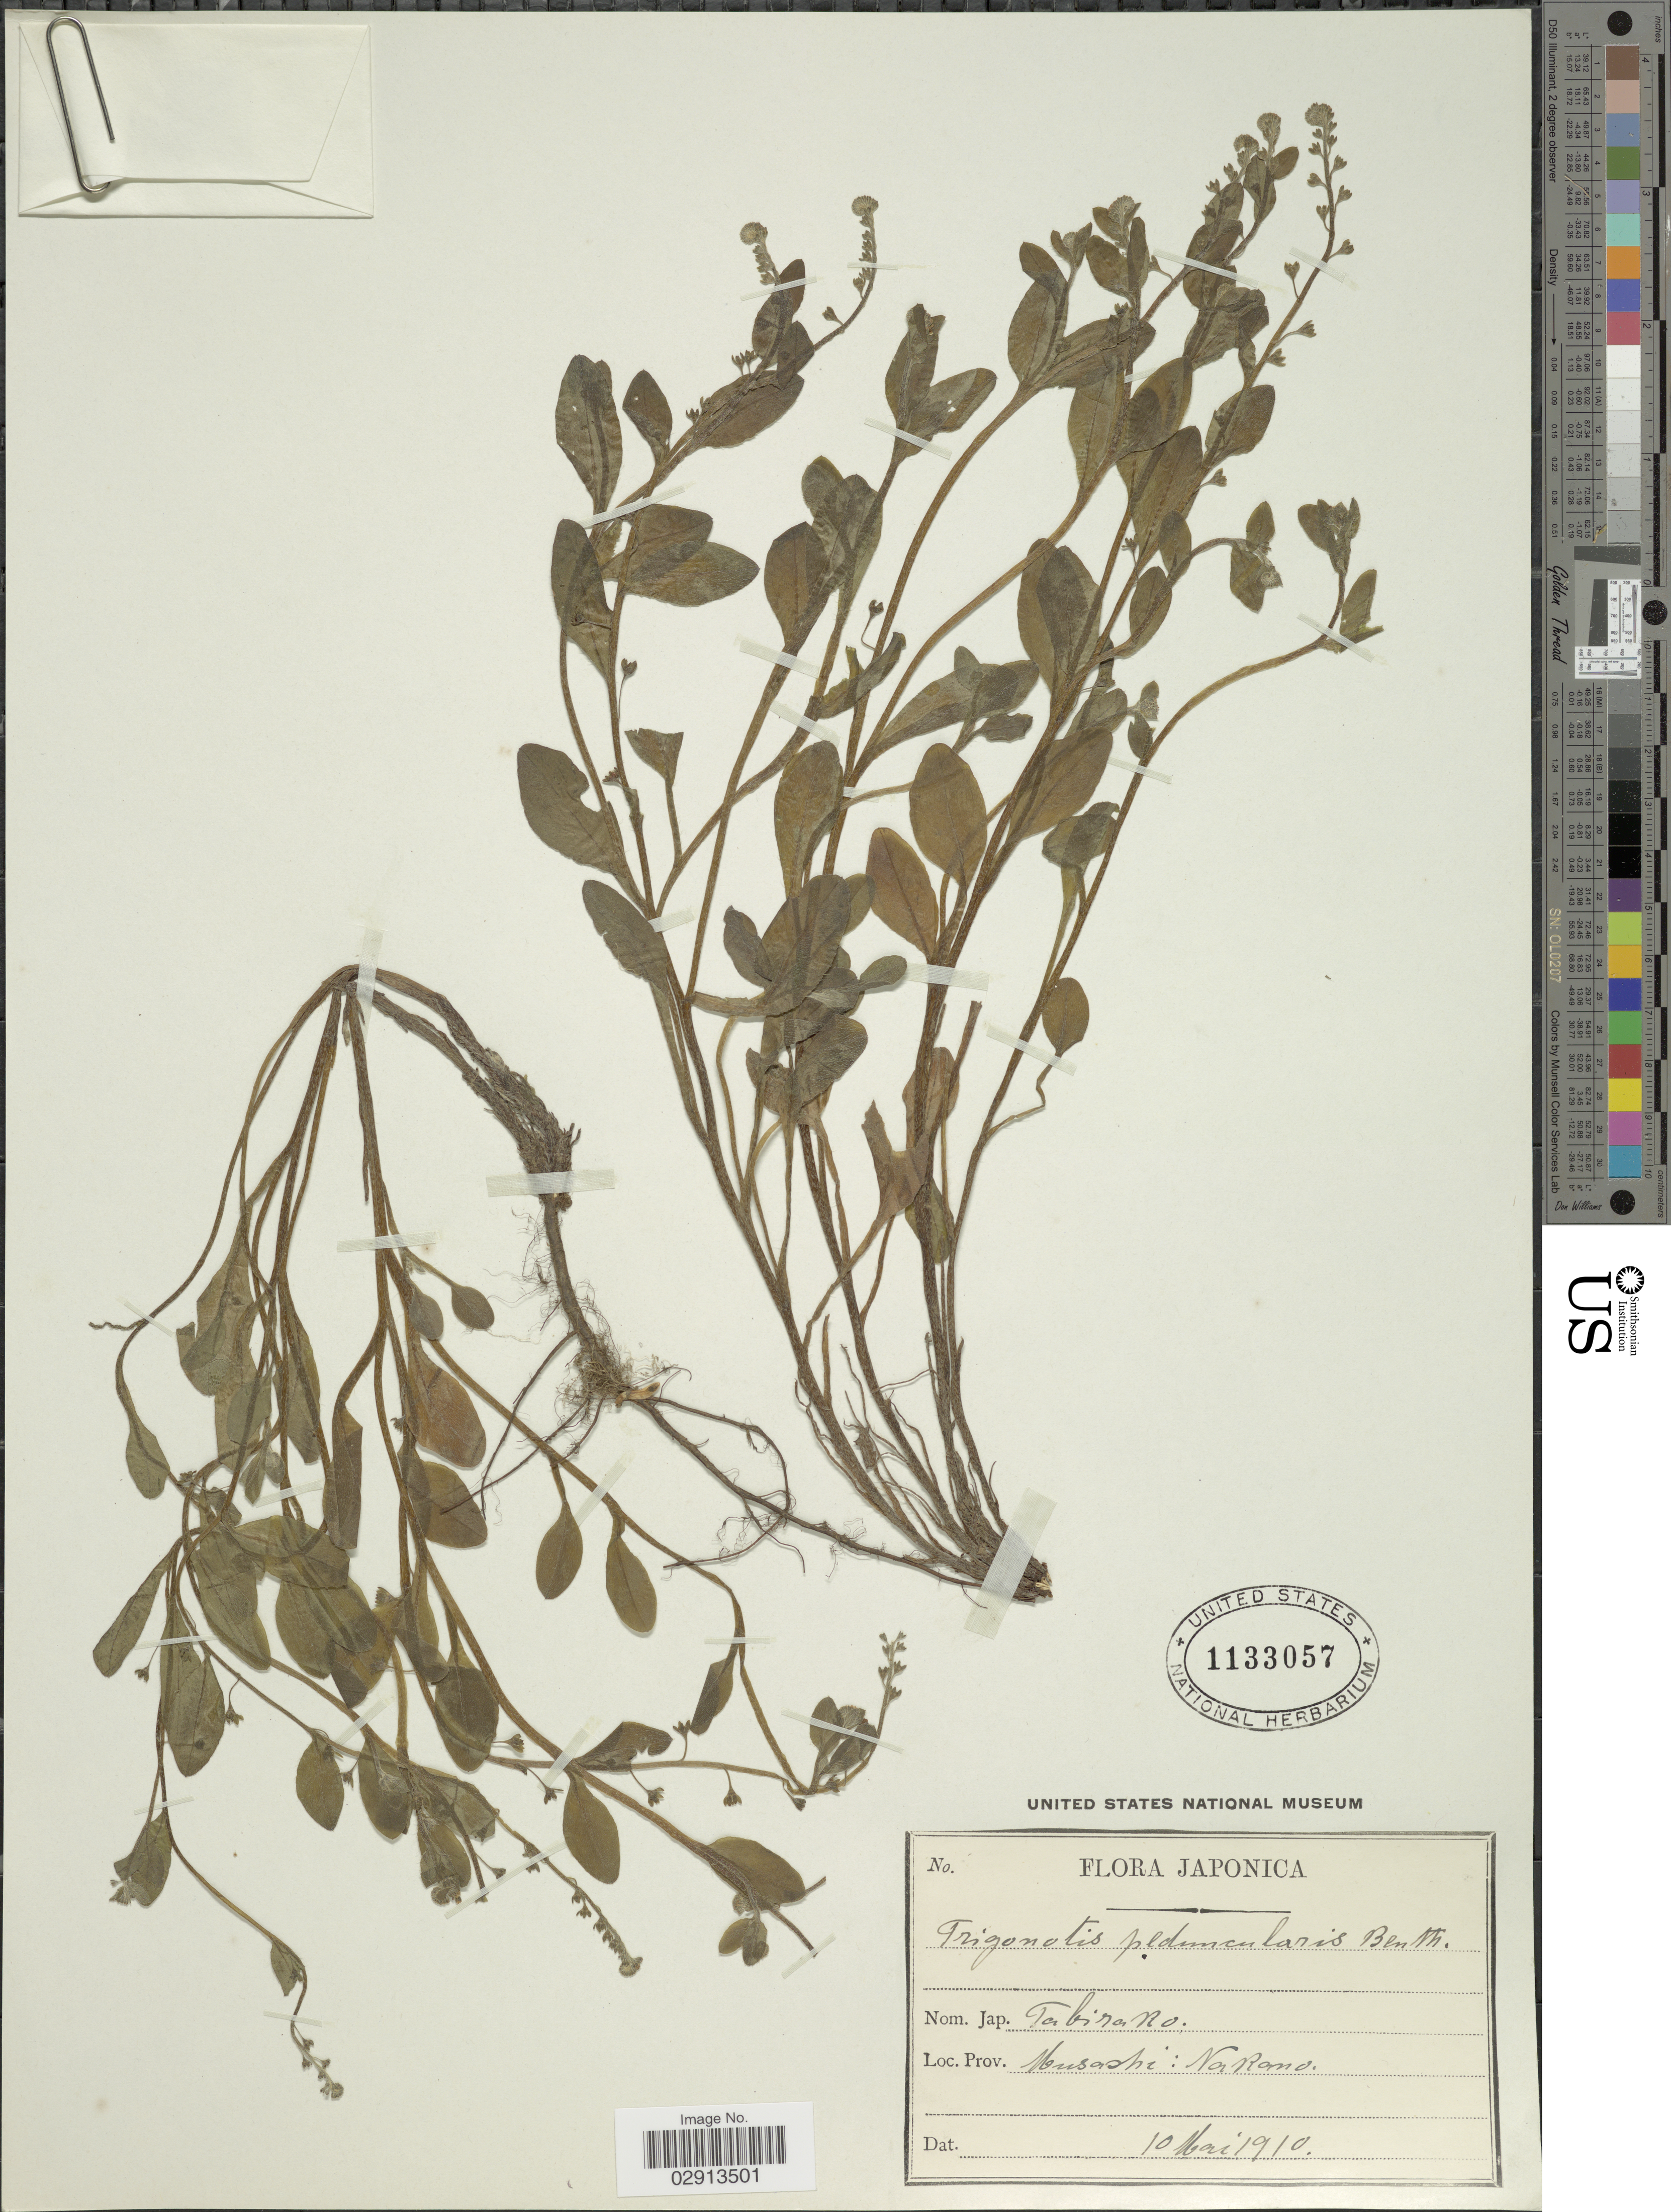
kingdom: Plantae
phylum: Tracheophyta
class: Magnoliopsida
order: Boraginales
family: Boraginaceae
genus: Trigonotis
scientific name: Trigonotis peduncularis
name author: (Trevis.) Benth. ex Baker et al.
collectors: Musashi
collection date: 1910-05-10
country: Japan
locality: Musashi: Nakano.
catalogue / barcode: US 1133057